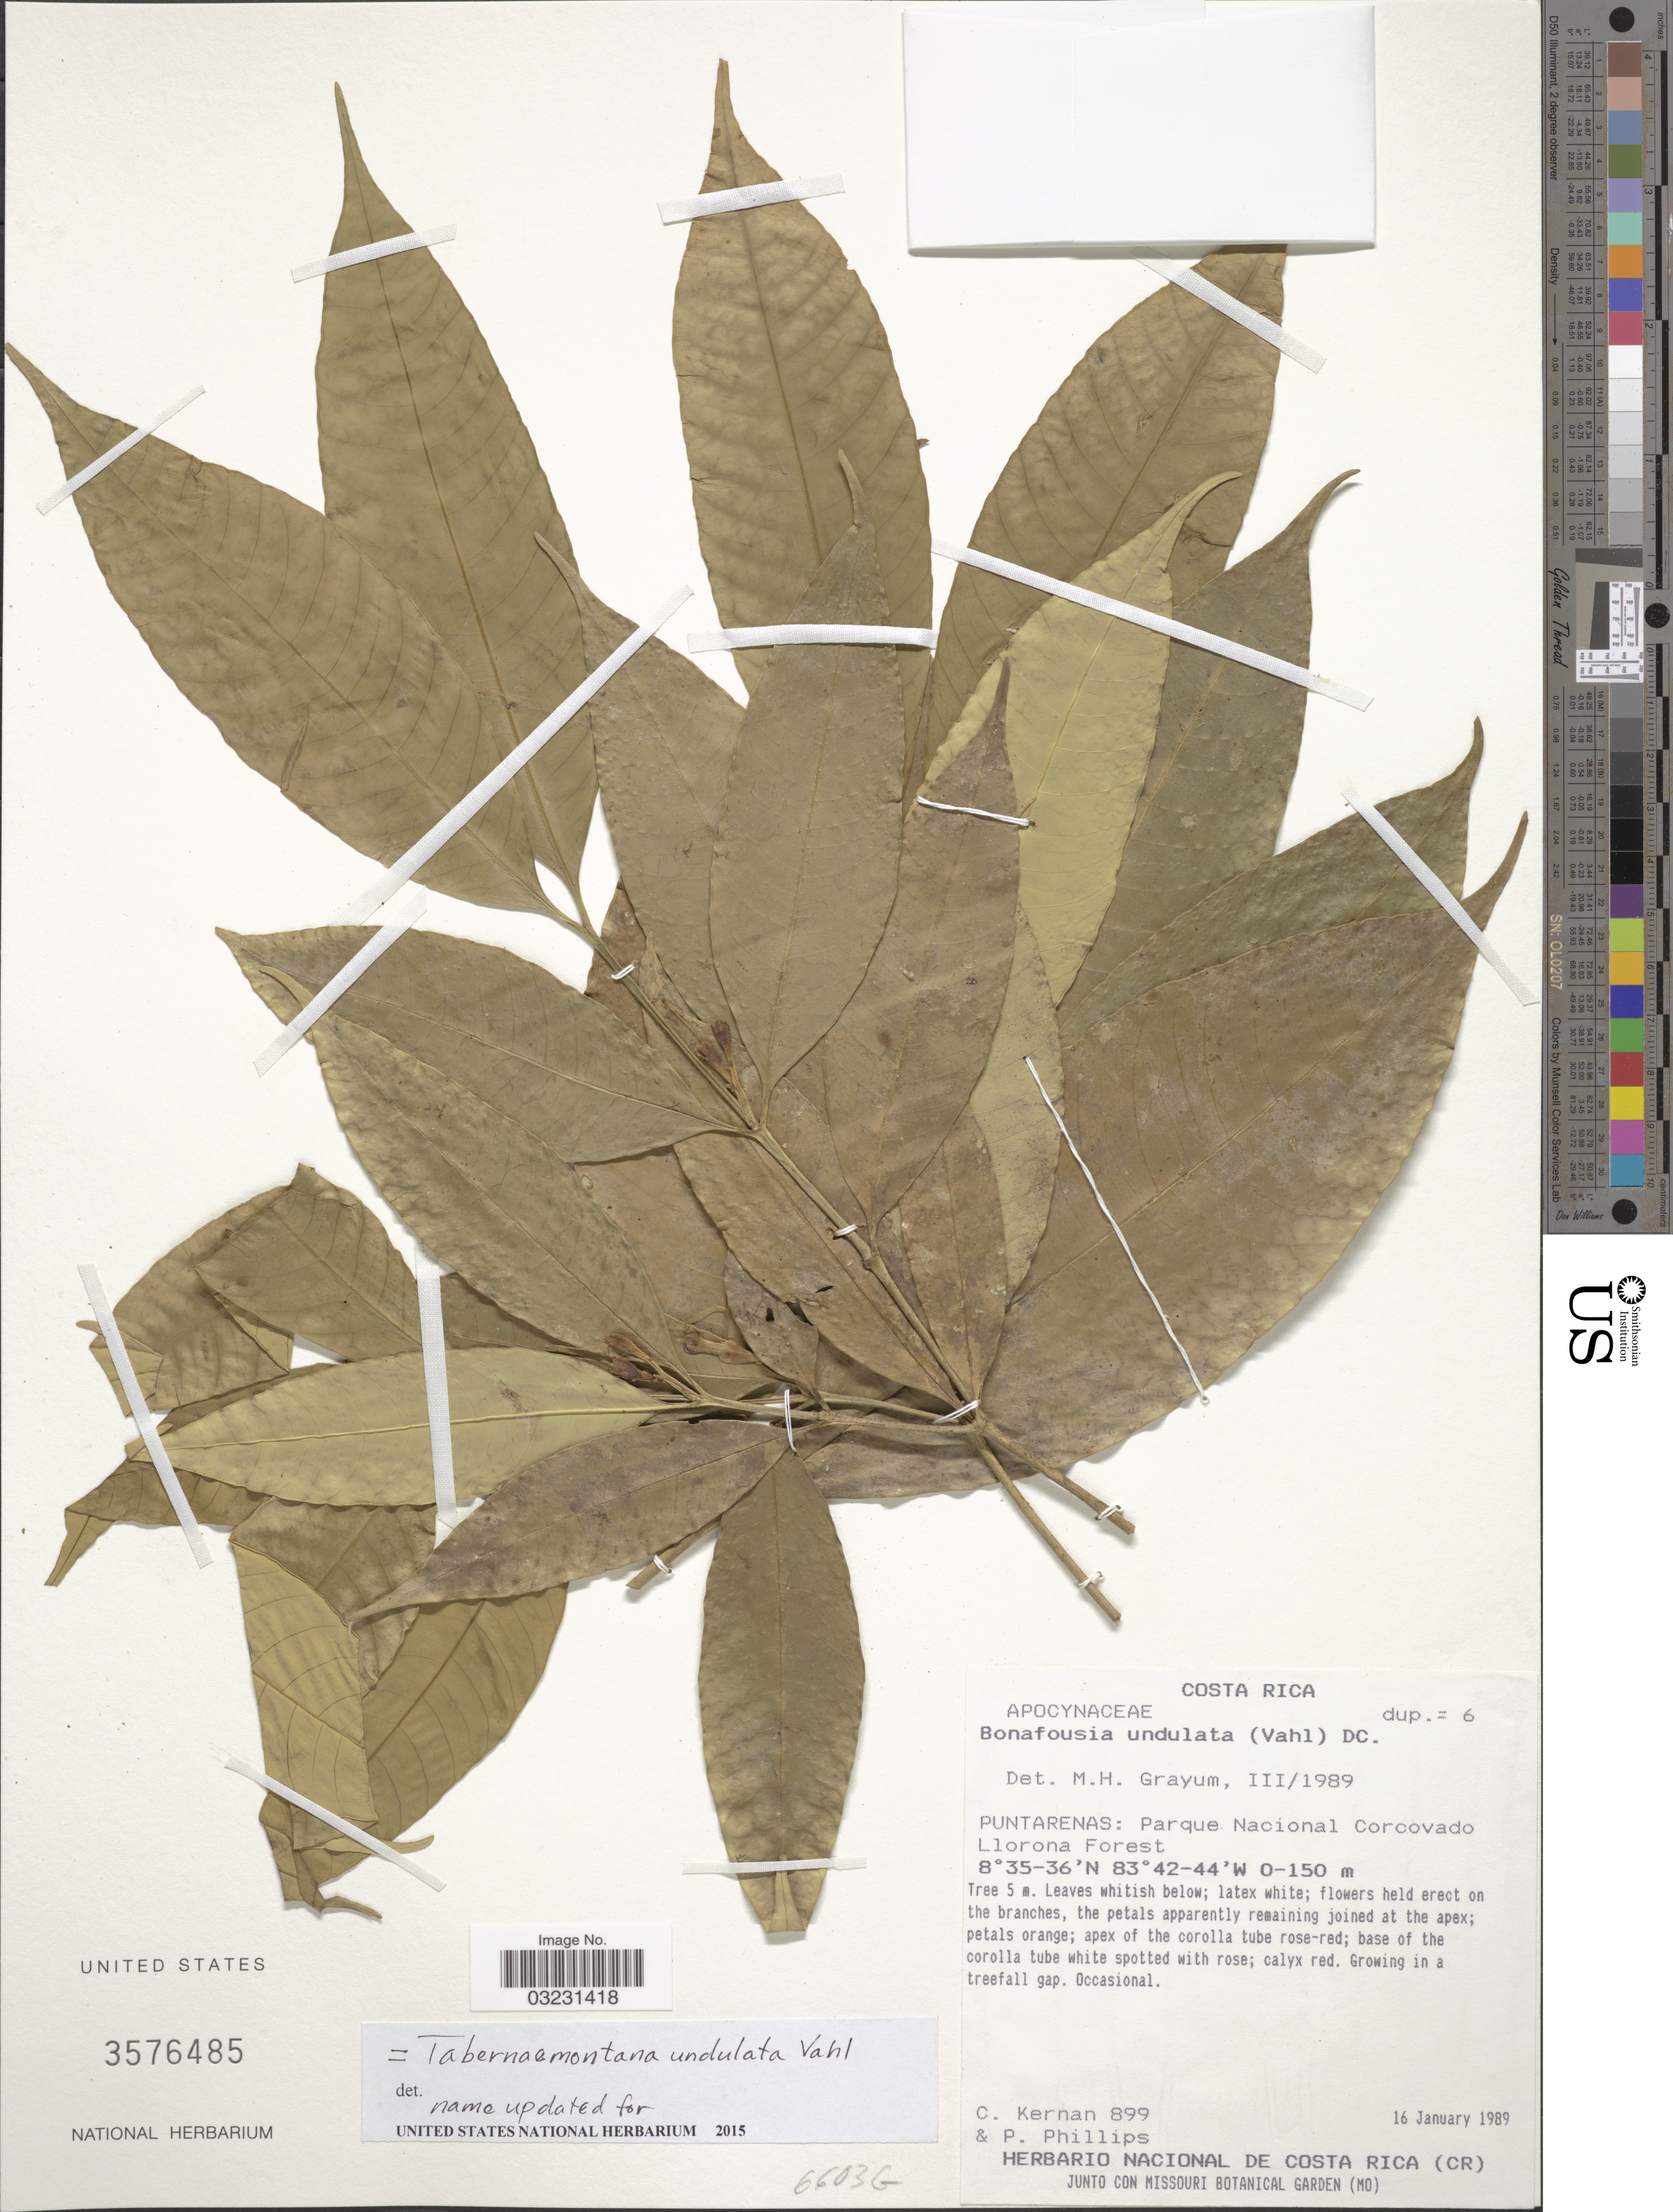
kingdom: Plantae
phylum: Tracheophyta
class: Magnoliopsida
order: Gentianales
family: Apocynaceae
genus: Tabernaemontana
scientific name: Tabernaemontana undulata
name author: Vahl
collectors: C. Kernan & P. Phillips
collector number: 899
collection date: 1989-01-16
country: Costa Rica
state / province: Puntarenas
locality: Parque Nacional Corcovado, Llorona Forest.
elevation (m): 0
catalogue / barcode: US 3576485